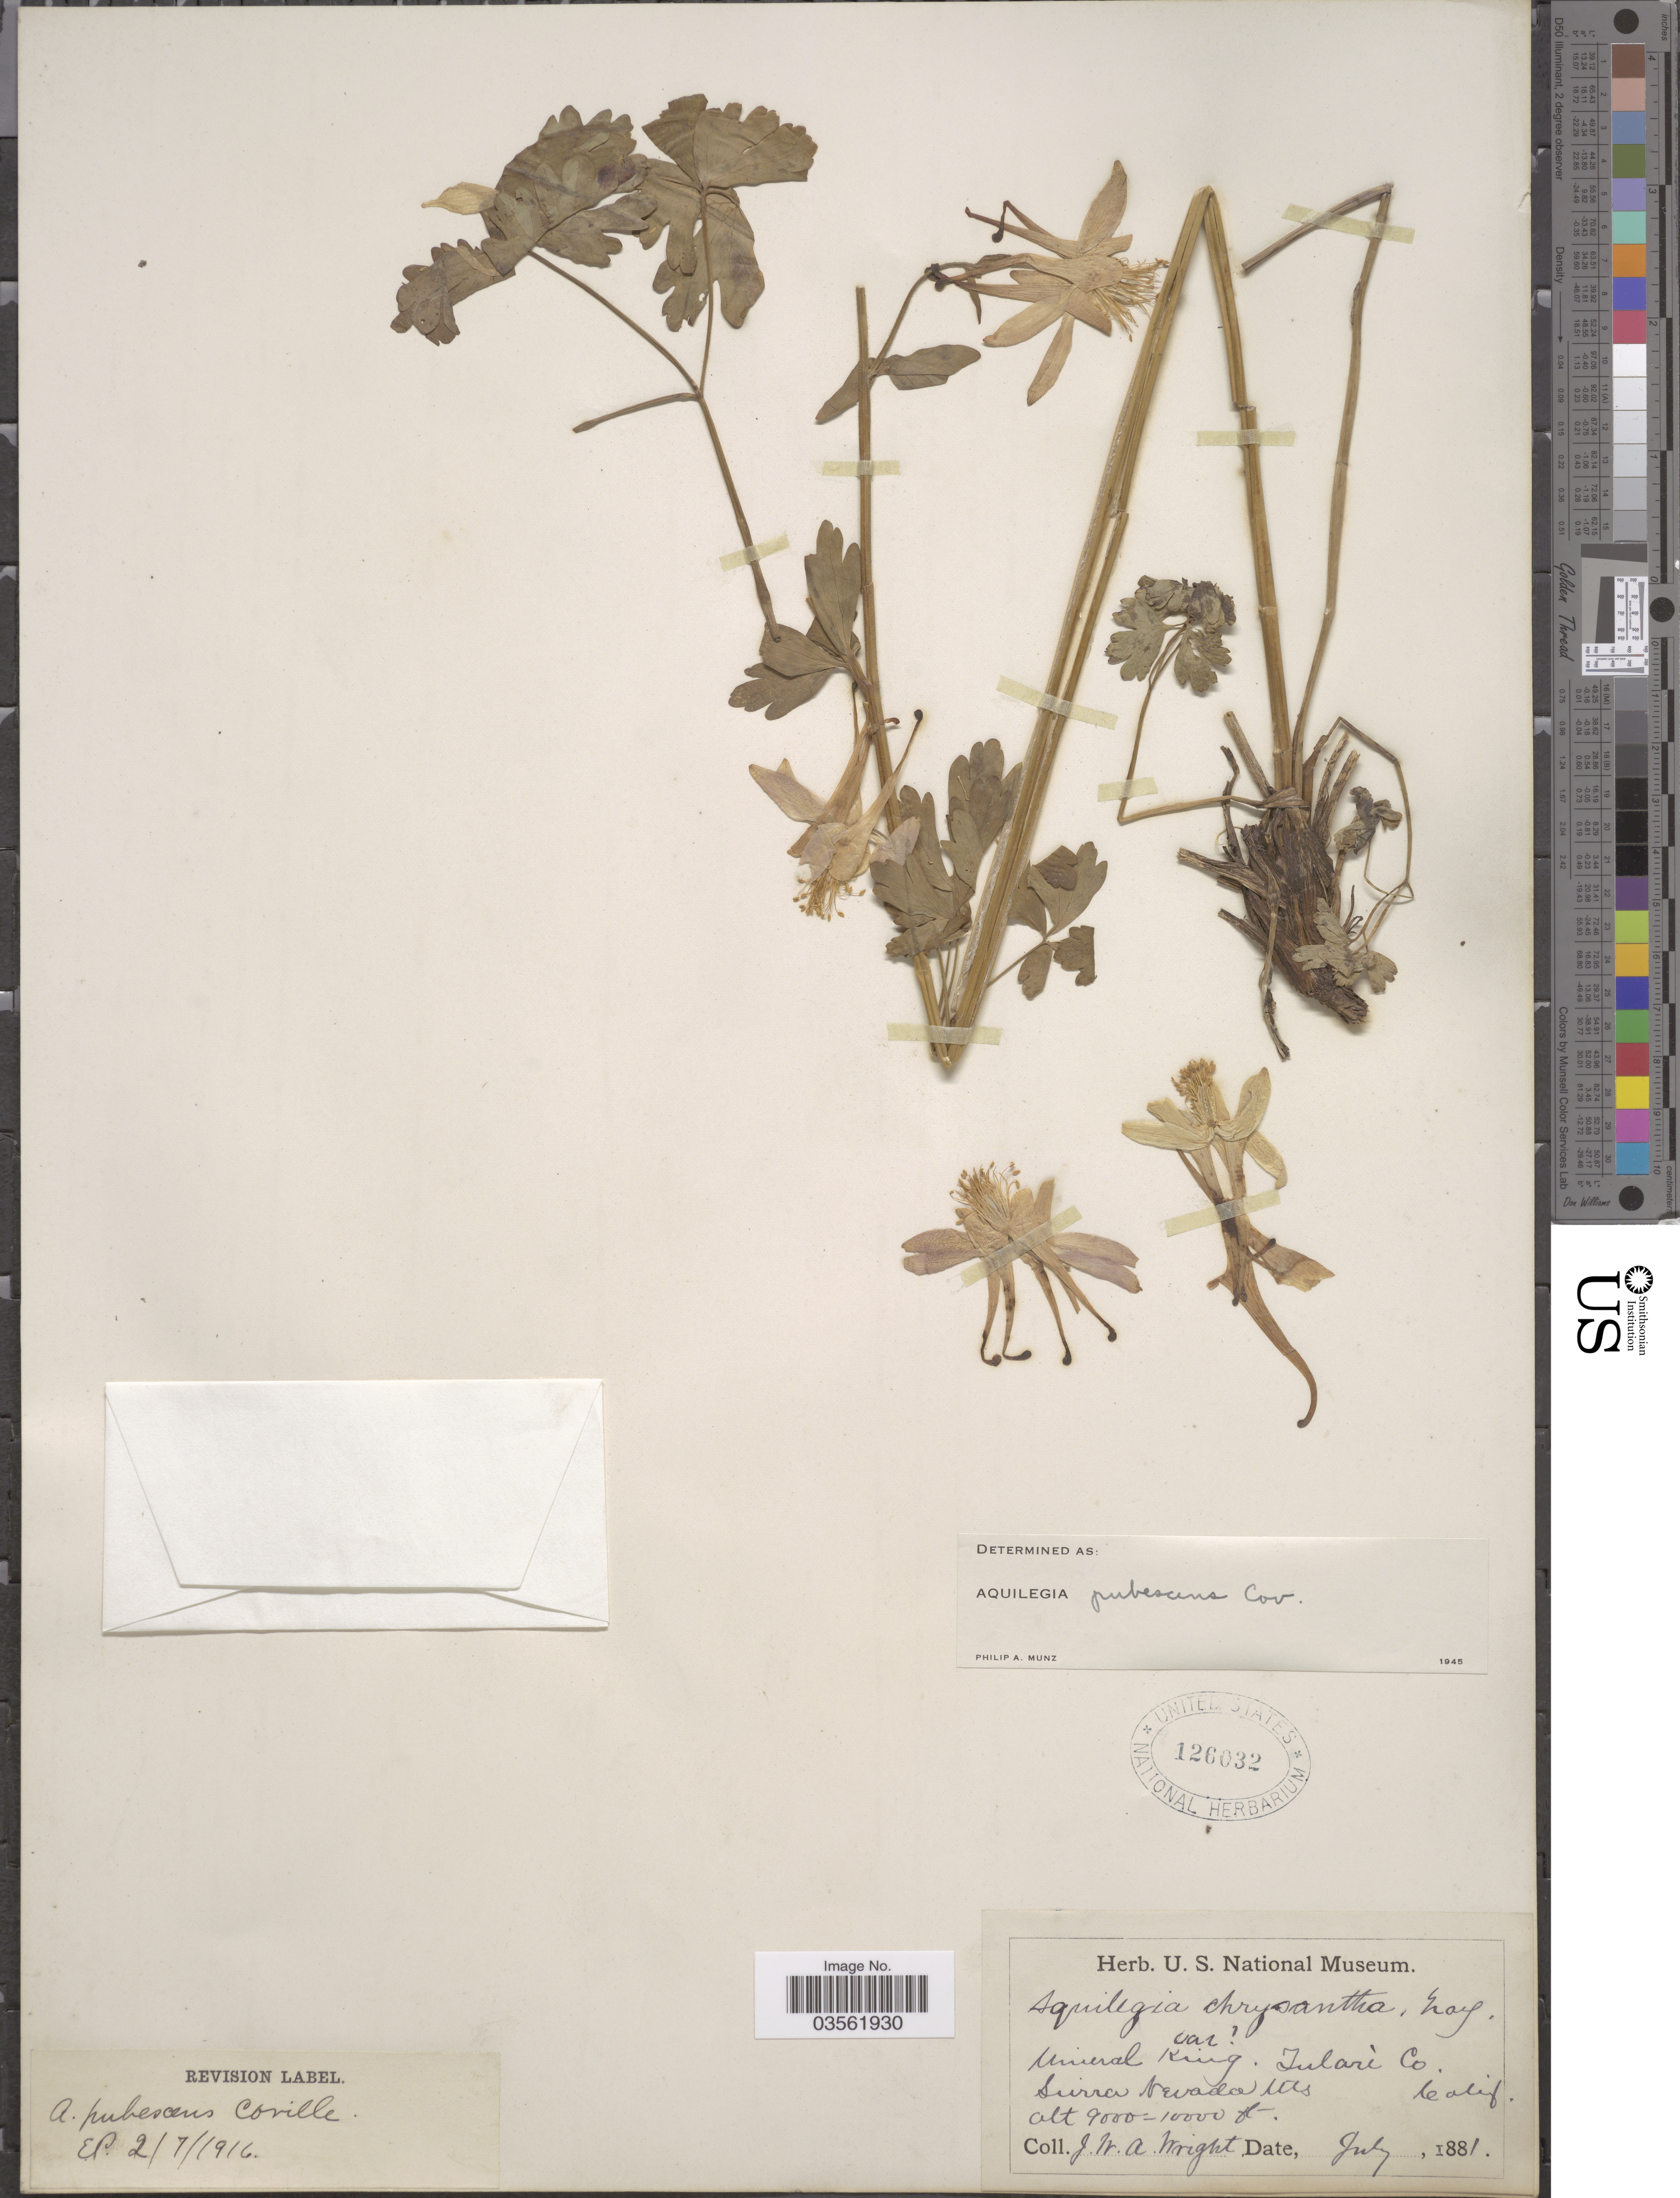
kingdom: Plantae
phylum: Tracheophyta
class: Magnoliopsida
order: Ranunculales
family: Ranunculaceae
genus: Aquilegia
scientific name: Aquilegia pubescens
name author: Coville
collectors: J. Wright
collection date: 1881-07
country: United States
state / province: California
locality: Mineral King. Tularè Co. Sierra Nevada Mts.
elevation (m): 2743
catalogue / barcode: US 126032